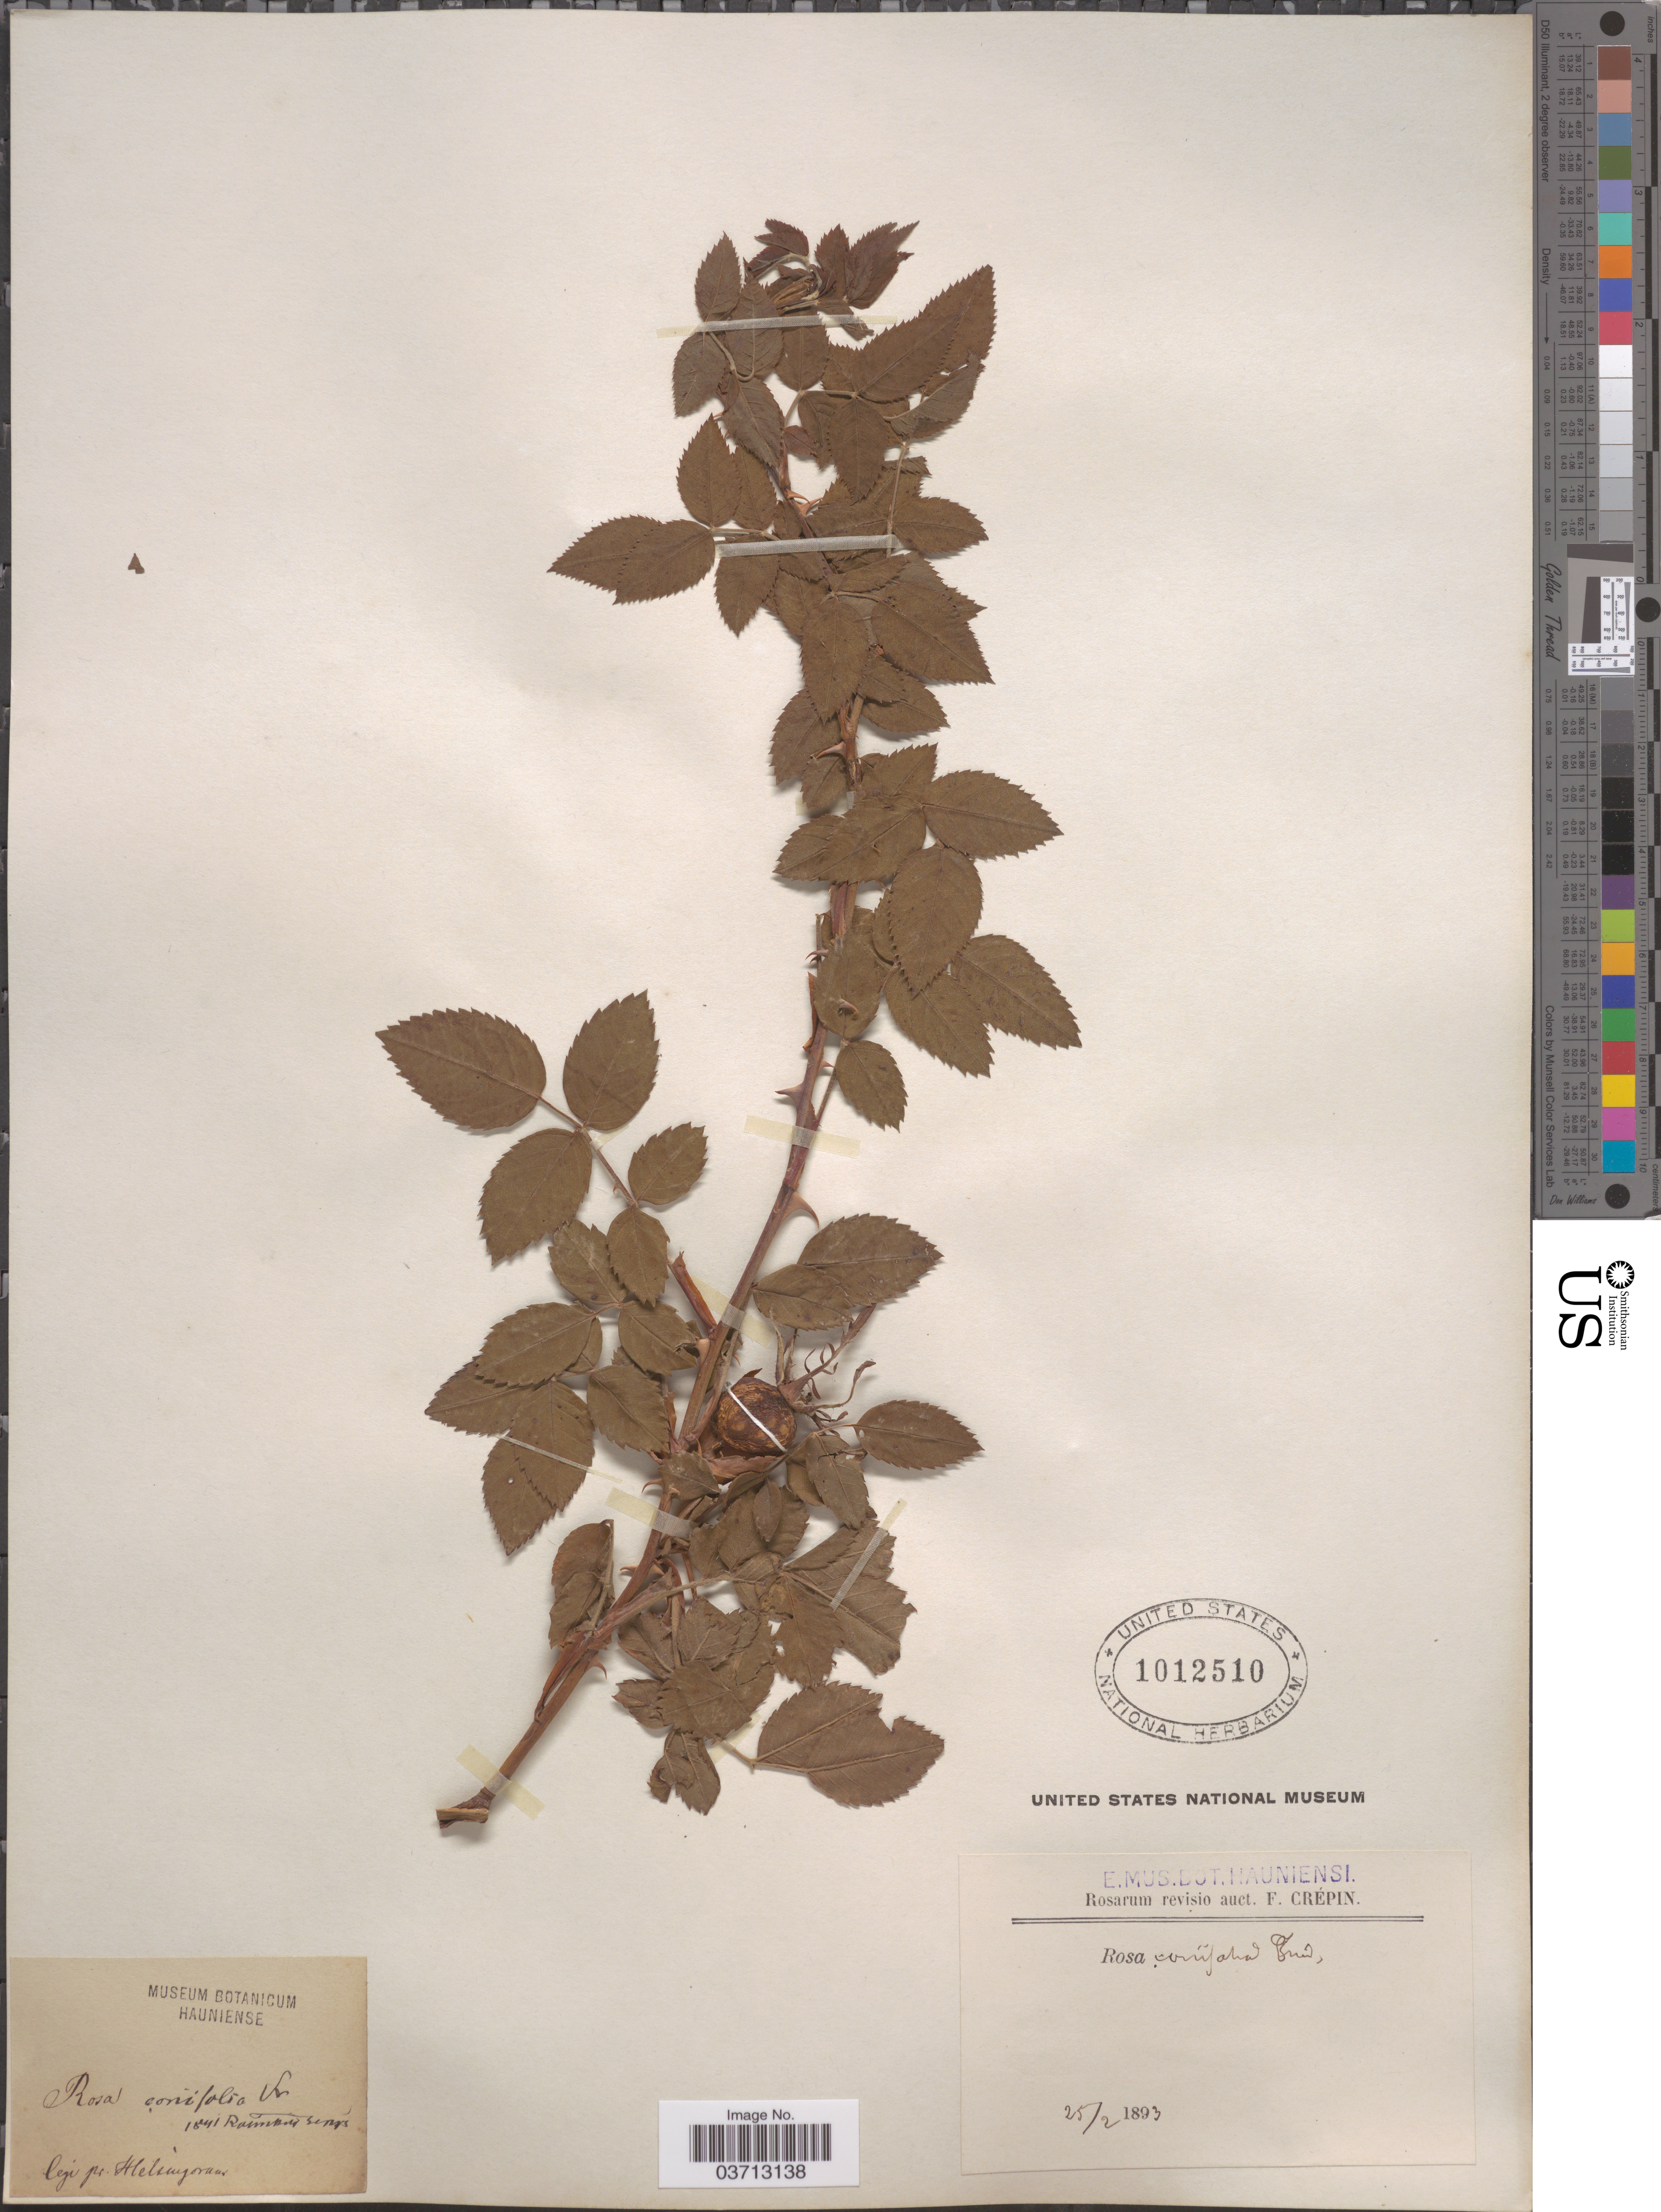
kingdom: Plantae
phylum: Tracheophyta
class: Magnoliopsida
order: Rosales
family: Rosaceae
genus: Rosa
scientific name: Rosa coriifolia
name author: Fr. a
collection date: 1841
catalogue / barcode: US 1012510